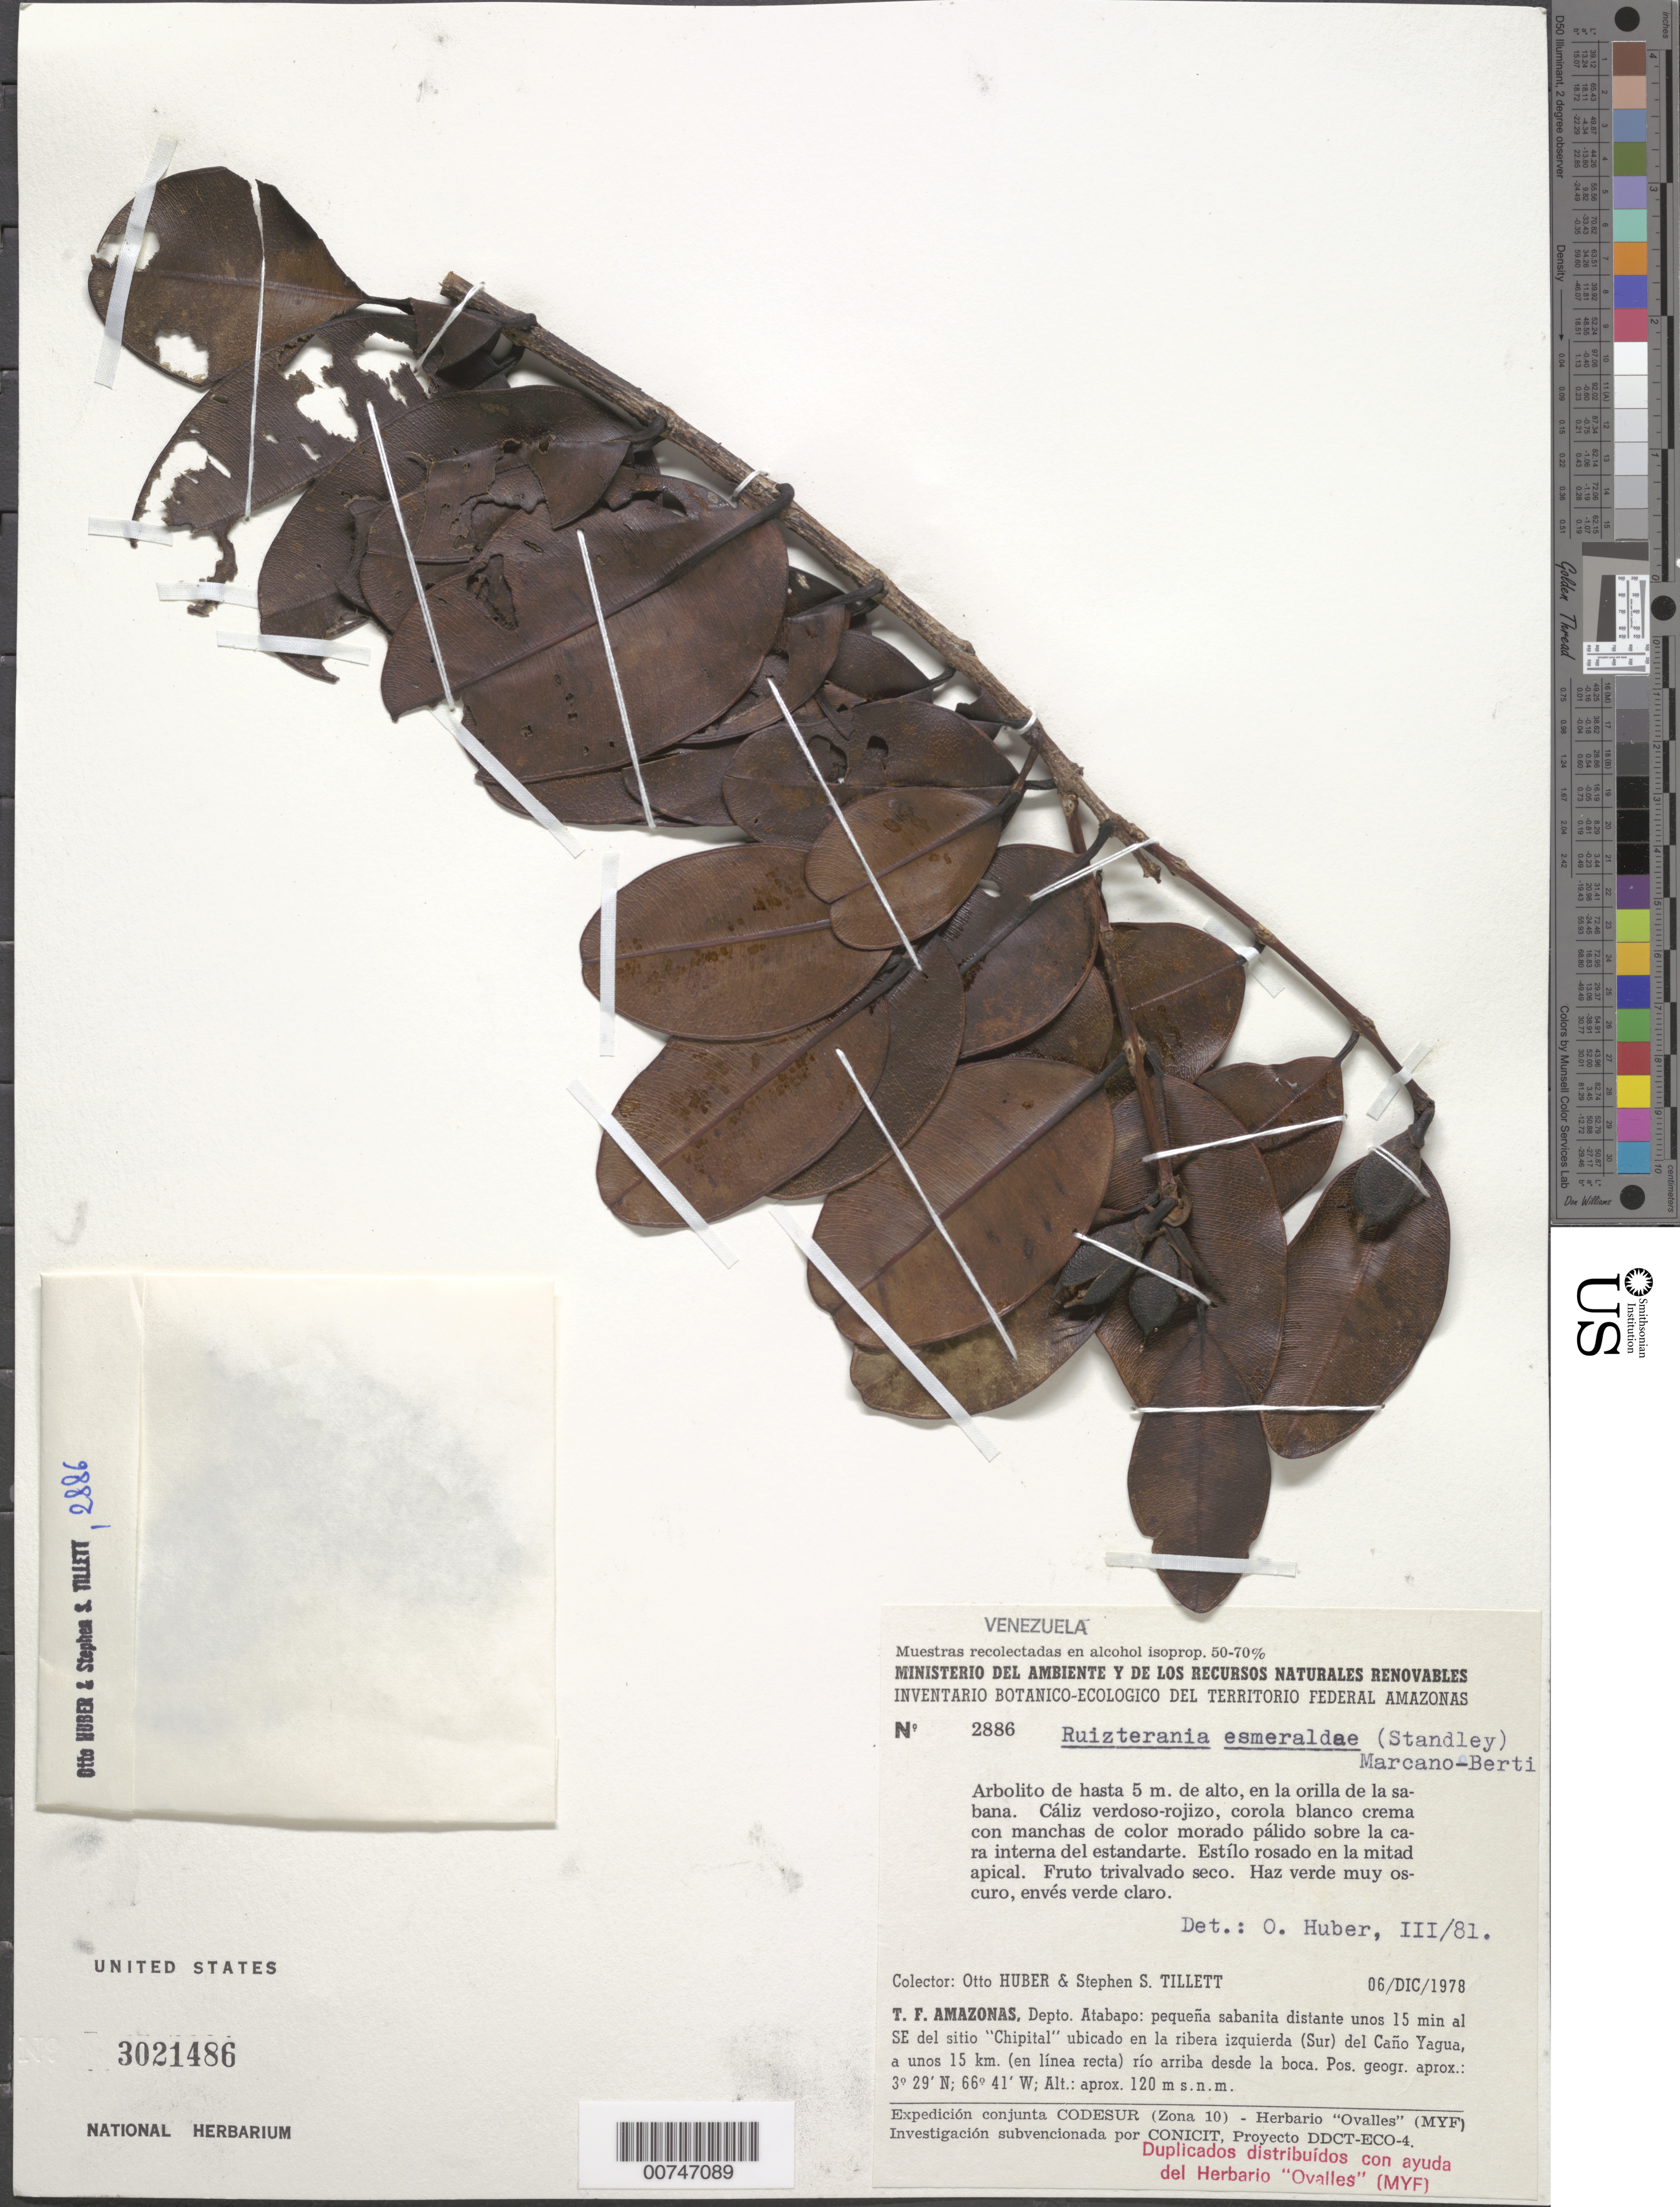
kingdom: Plantae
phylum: Tracheophyta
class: Magnoliopsida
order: Myrtales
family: Vochysiaceae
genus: Ruizterania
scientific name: Ruizterania esmeraldae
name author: (Standl.) Marc.-Berti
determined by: Huber, Otto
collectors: O. Huber & S. S. Tillett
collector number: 2886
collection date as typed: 6-Dec-78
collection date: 1978-12-06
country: Venezuela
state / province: Amazonas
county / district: Atabapo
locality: Caño Yagua, en la ribera izquierda ( Sur), 15 min SE del sitio "Chipital"; 15 km (en línea recta) río arriba desde la boca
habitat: Edge of savanna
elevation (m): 120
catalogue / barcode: US 3021486